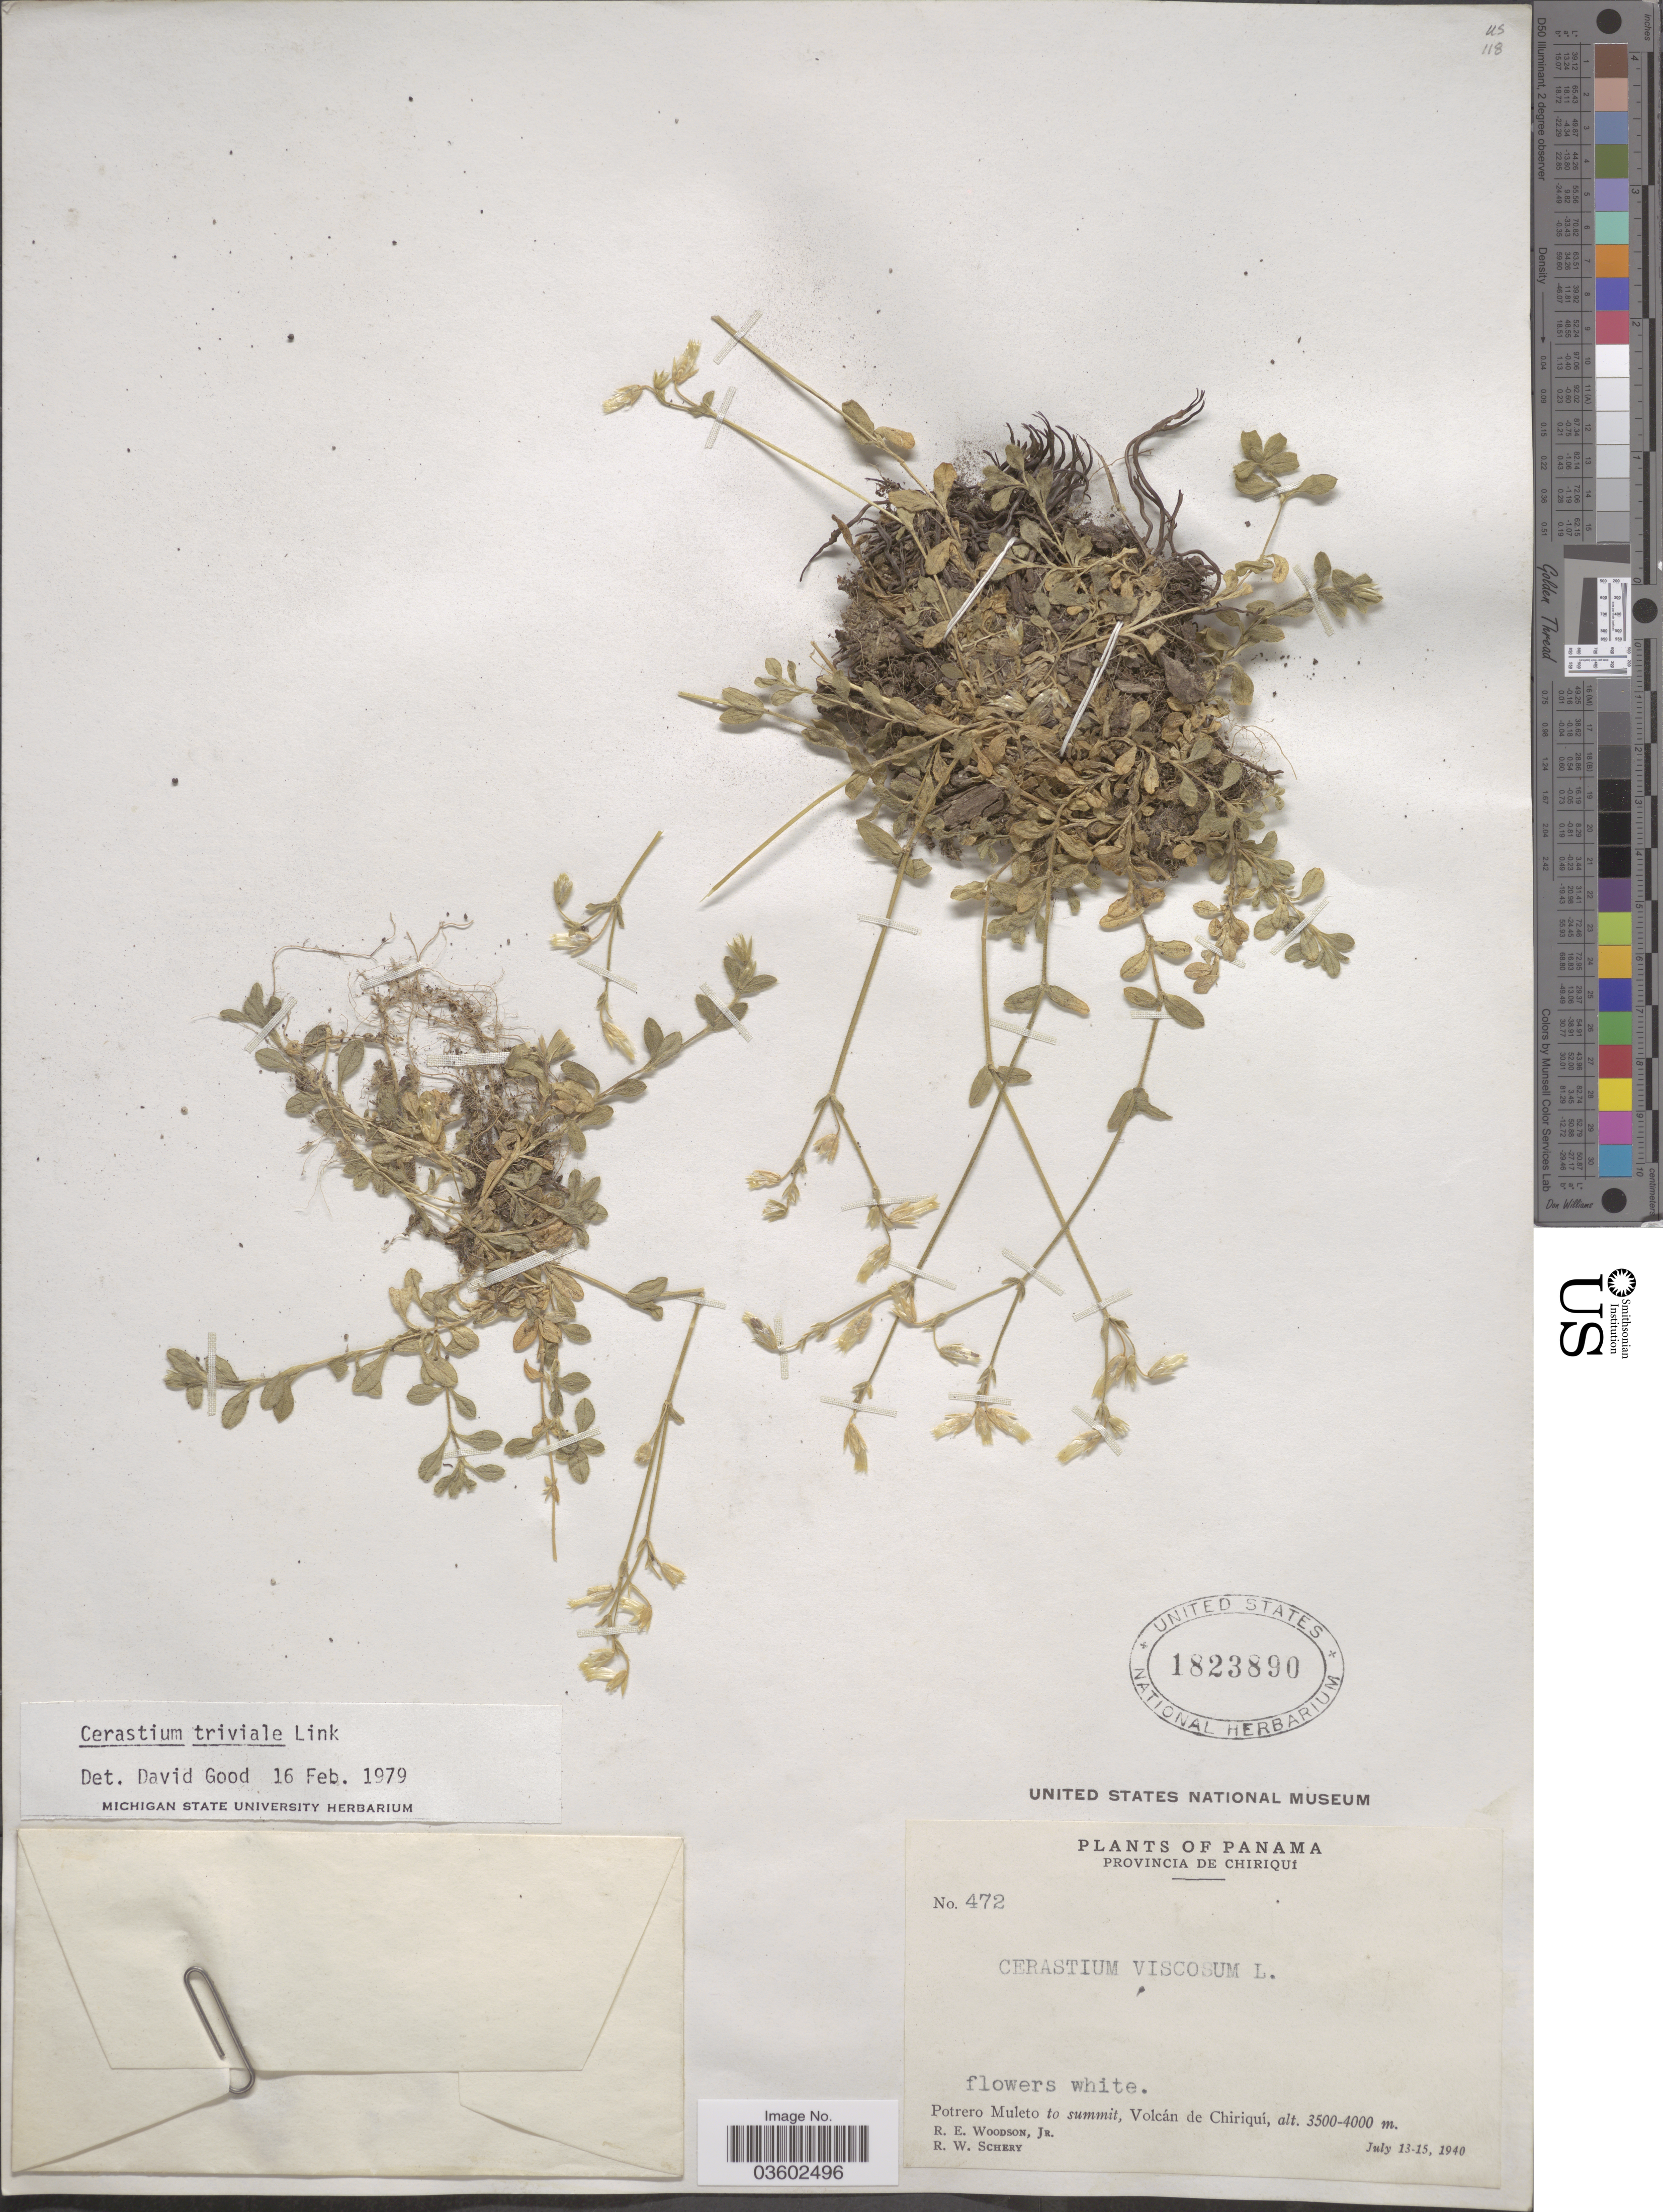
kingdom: Plantae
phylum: Tracheophyta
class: Magnoliopsida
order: Caryophyllales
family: Caryophyllaceae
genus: Cerastium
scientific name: Cerastium triviale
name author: Link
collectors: R. E. Woodson & R. W. Schery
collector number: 472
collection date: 1940-07-13/1940-07-15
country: Panama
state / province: Chiriqui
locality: Potrero Muleto to summit, Volcán de Chiriquí.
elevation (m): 3500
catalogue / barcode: US 1823890